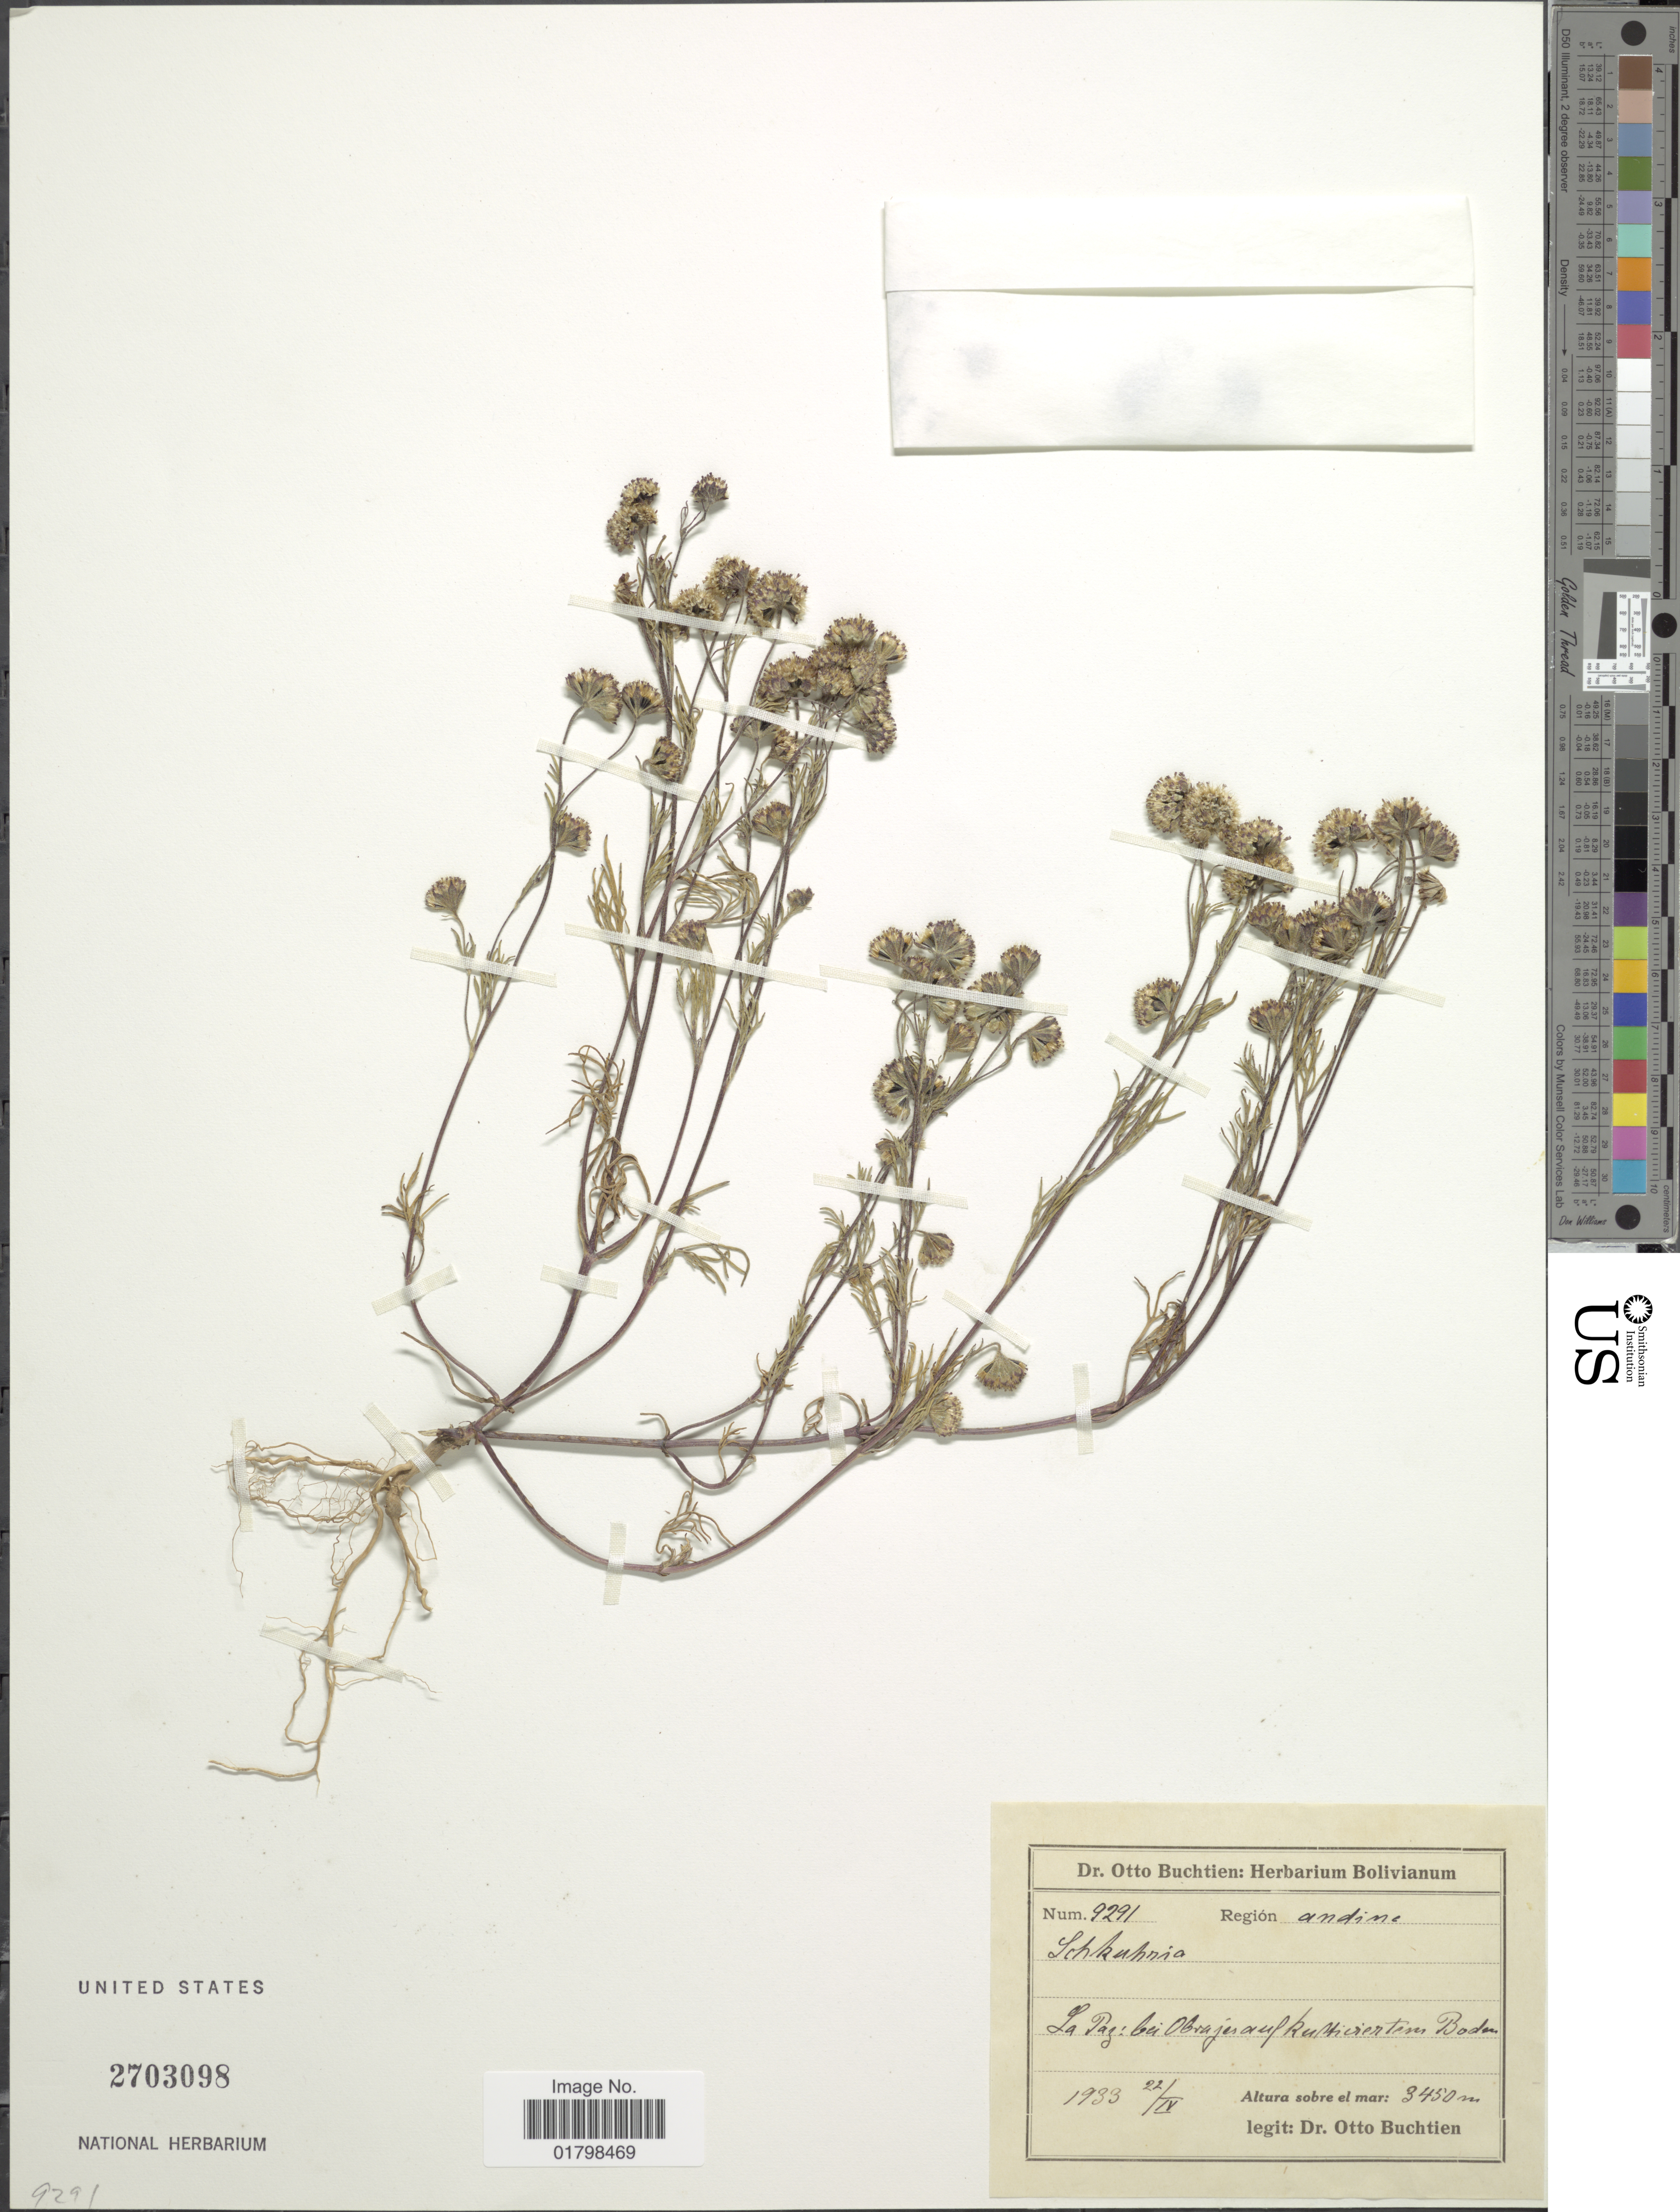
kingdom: Plantae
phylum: Tracheophyta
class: Magnoliopsida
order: Asterales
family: Asteraceae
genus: Schkuhria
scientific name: Schkuhria multiflora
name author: Hook. & Arn.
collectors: O. Buchtien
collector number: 9291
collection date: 1933-04-22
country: Bolivia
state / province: La Paz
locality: Bei Obrajes auf Rusticienrten Boden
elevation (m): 3450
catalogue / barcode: US 2703098